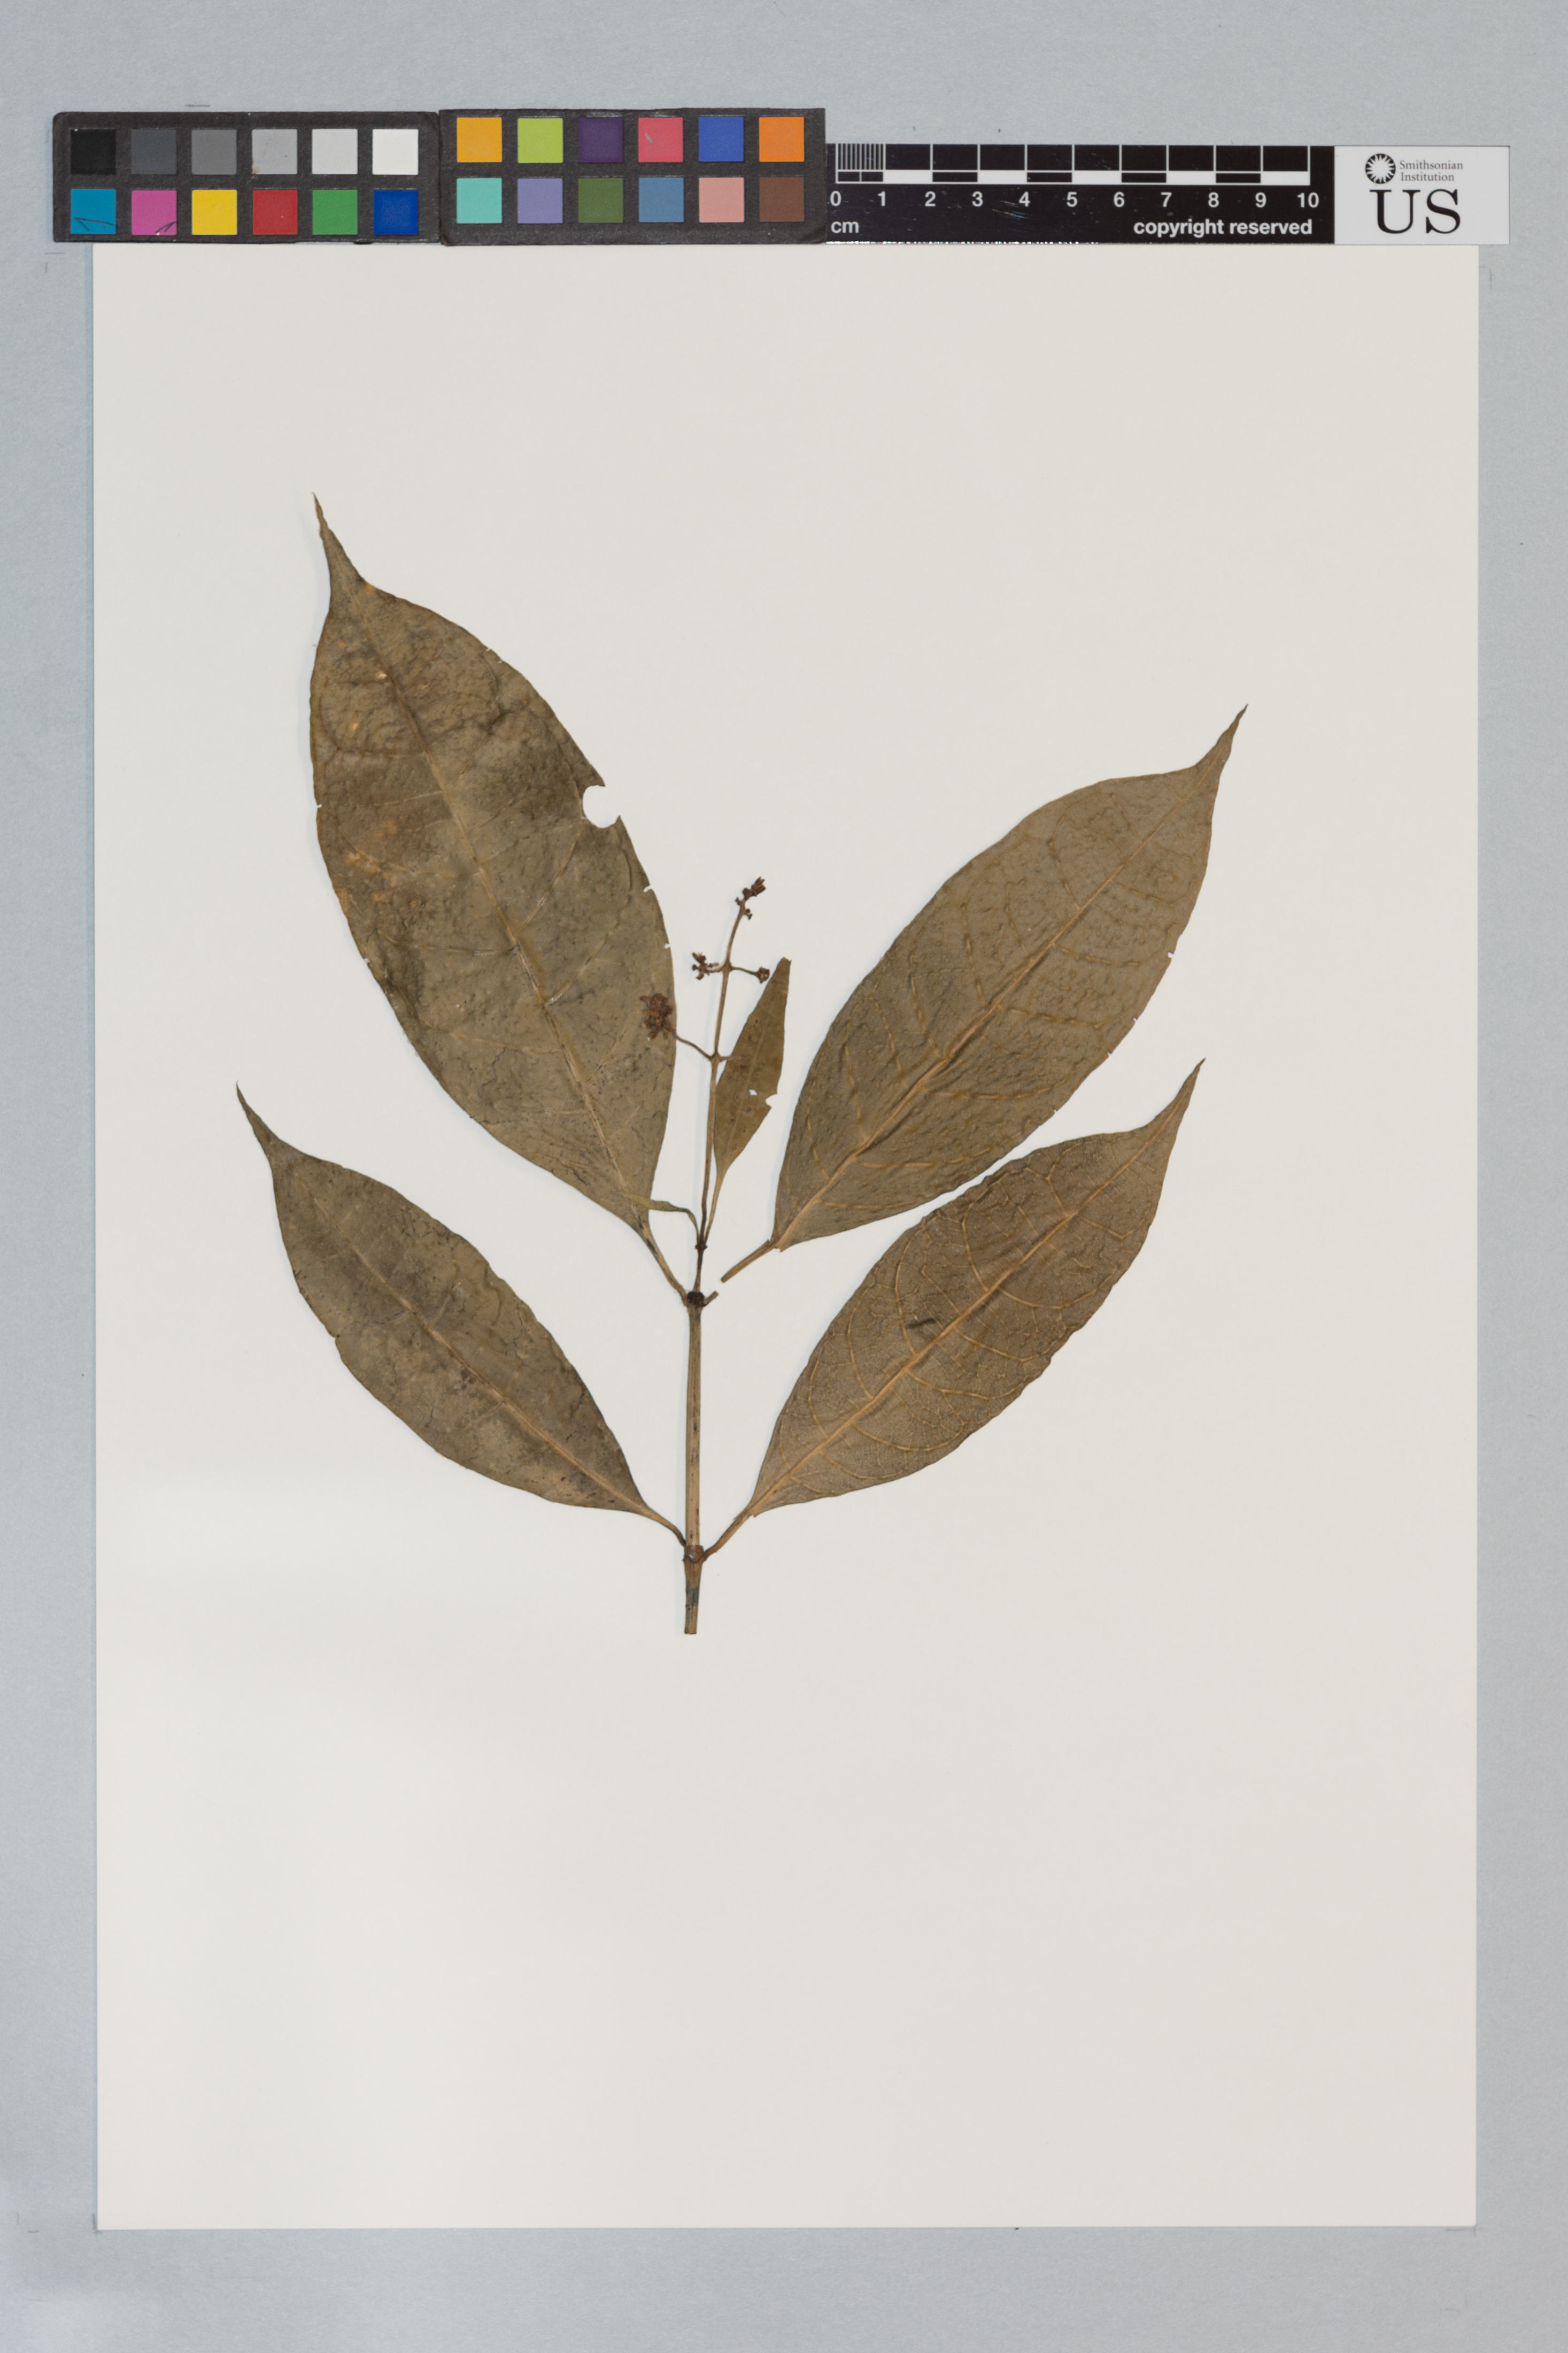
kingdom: Plantae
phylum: Tracheophyta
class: Magnoliopsida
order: Gentianales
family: Rubiaceae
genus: Psychotria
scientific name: Psychotria astrellantha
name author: Wernham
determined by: Taylor, Charlotte M.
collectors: H. D. Clarke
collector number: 800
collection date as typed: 23 January 1996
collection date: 1996-01-23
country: Guyana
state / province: Cuyuni-Mazaruni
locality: Kamarang to Waramadon Trail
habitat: Dense forest on brown sand, with Mora gonggrijipi and Caryocar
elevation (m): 550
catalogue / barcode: US 3440820